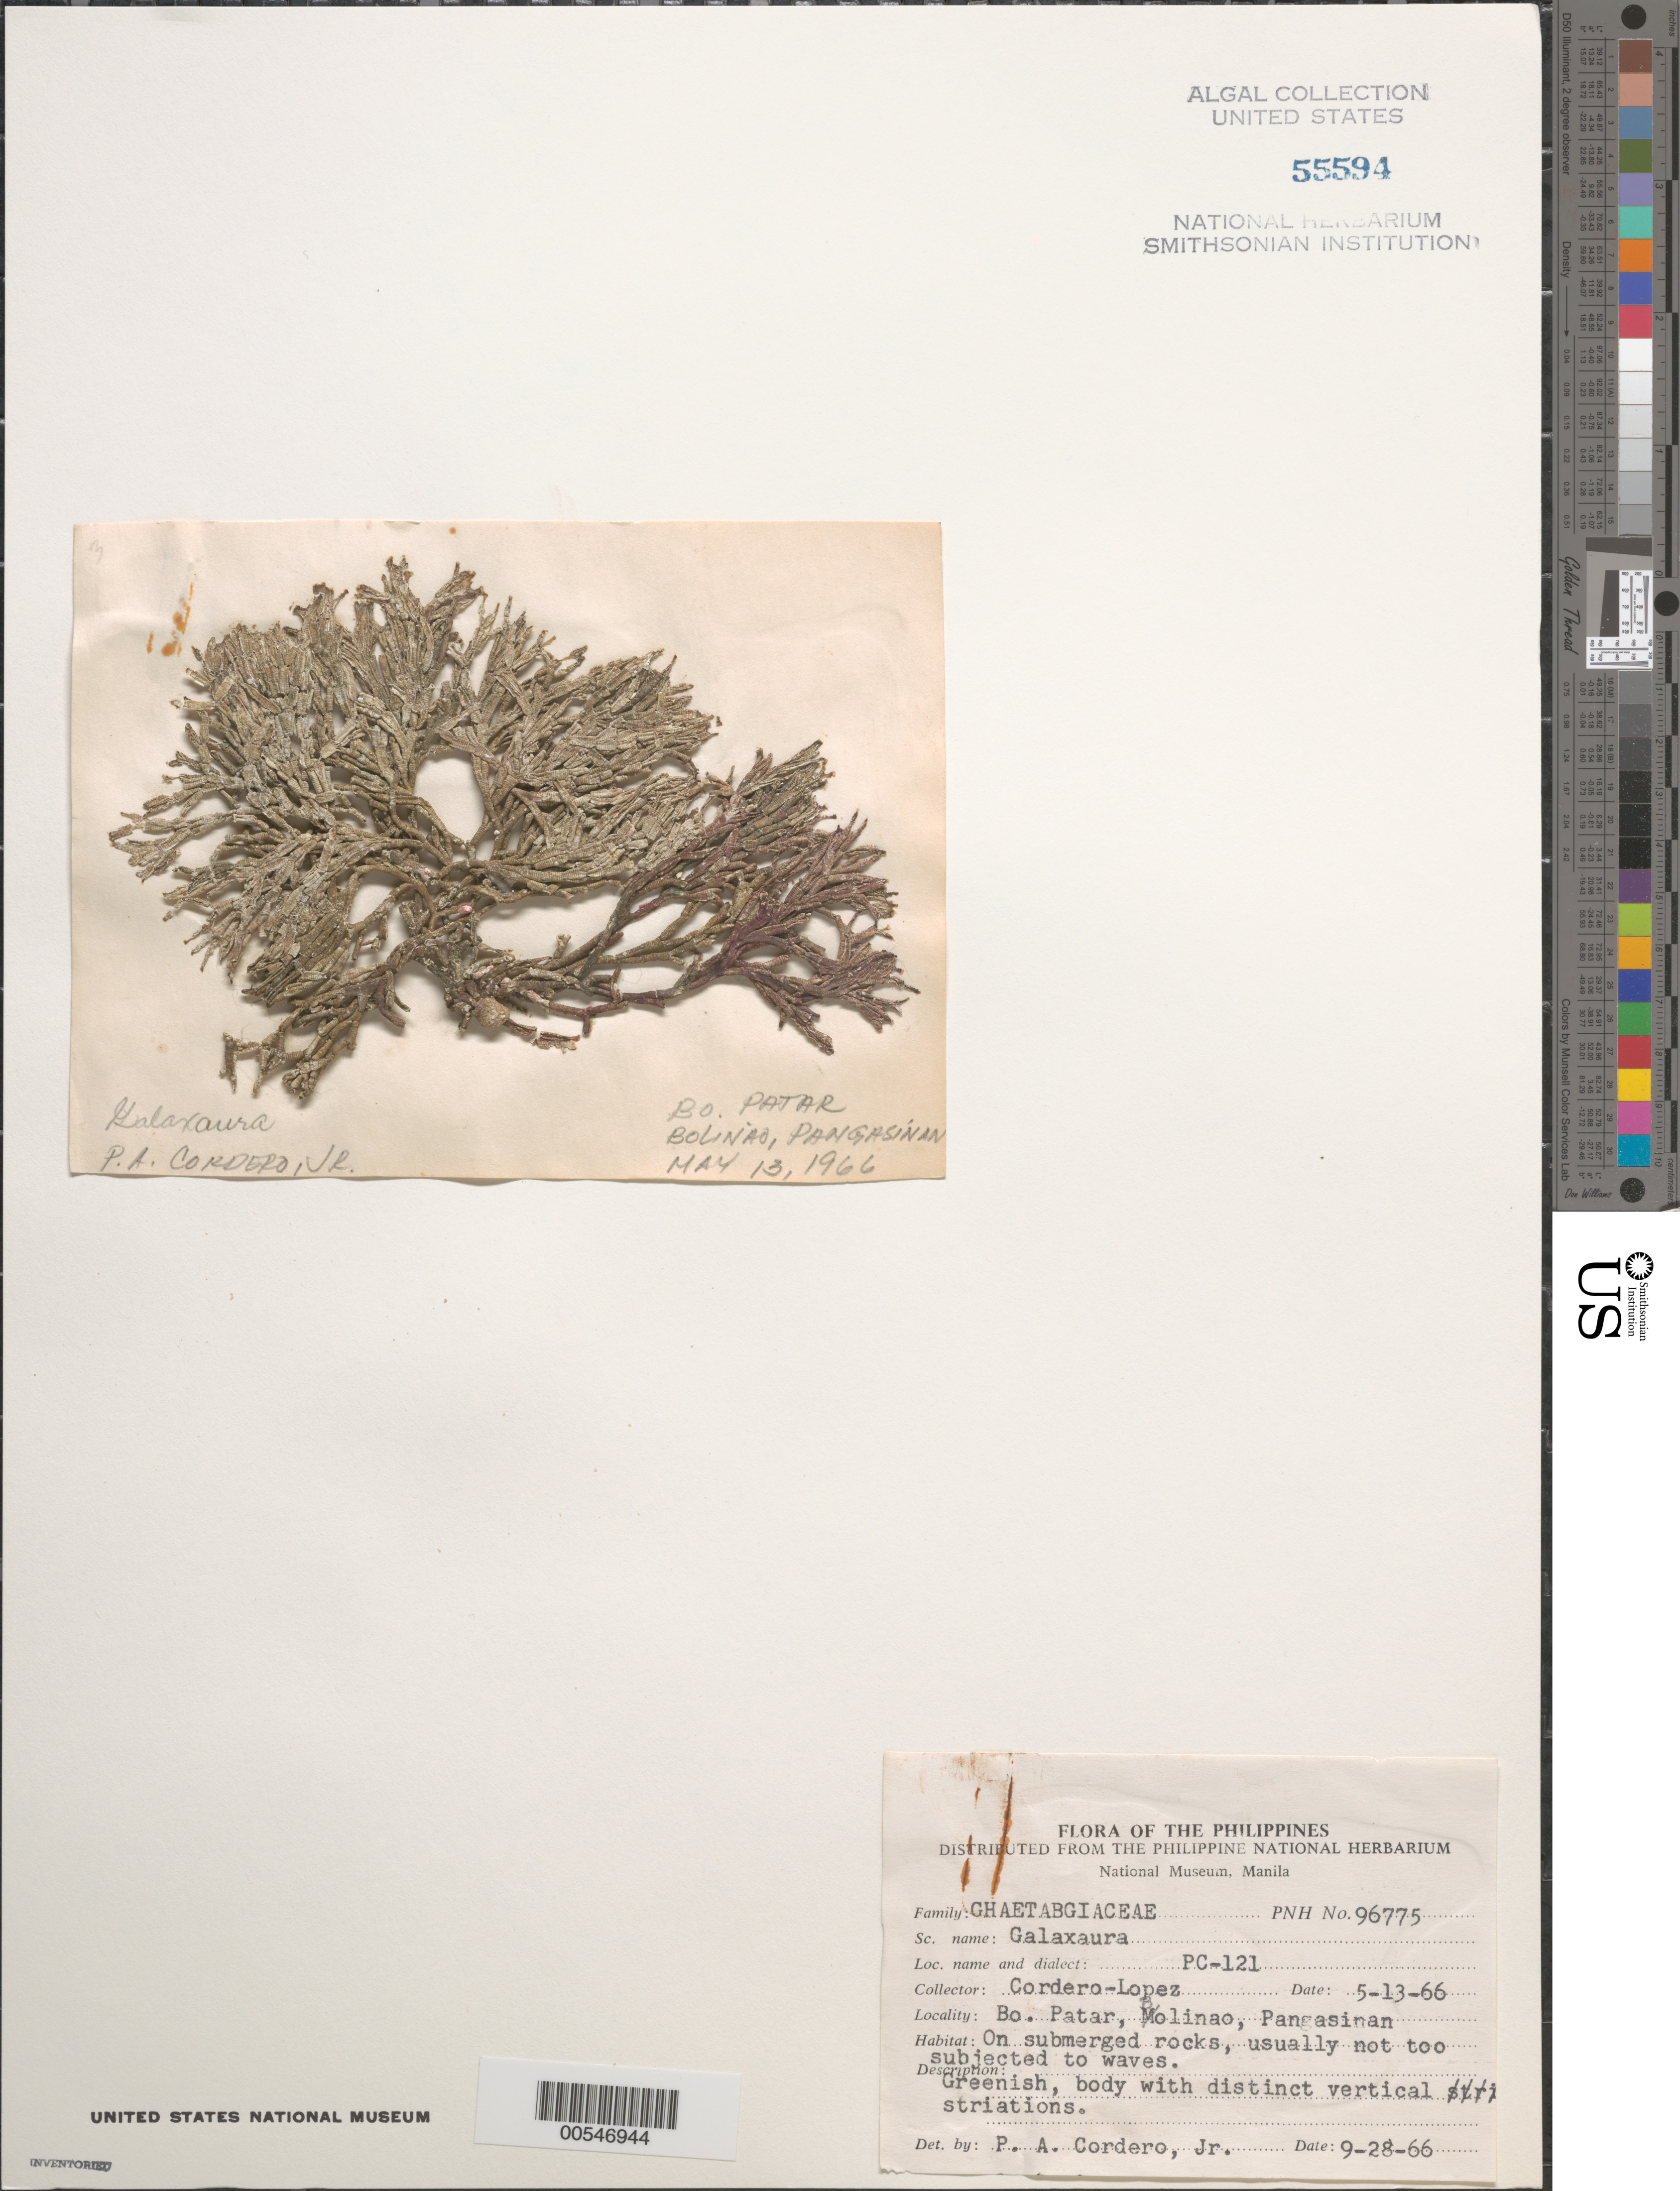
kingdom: Plantae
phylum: Rhodophyta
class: Florideophyceae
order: Nemaliales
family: Galaxauraceae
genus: Galaxaura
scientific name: Galaxaura sp.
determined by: Cordero, P. A., Jr.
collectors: P. A. Cordero & -. Lopez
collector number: Pc-121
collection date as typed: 13 May 1966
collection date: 1966-05-13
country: Philippines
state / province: Ilocos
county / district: Pangasinan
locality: Barrio patar, bolinao, pangasinan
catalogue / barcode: US 55594